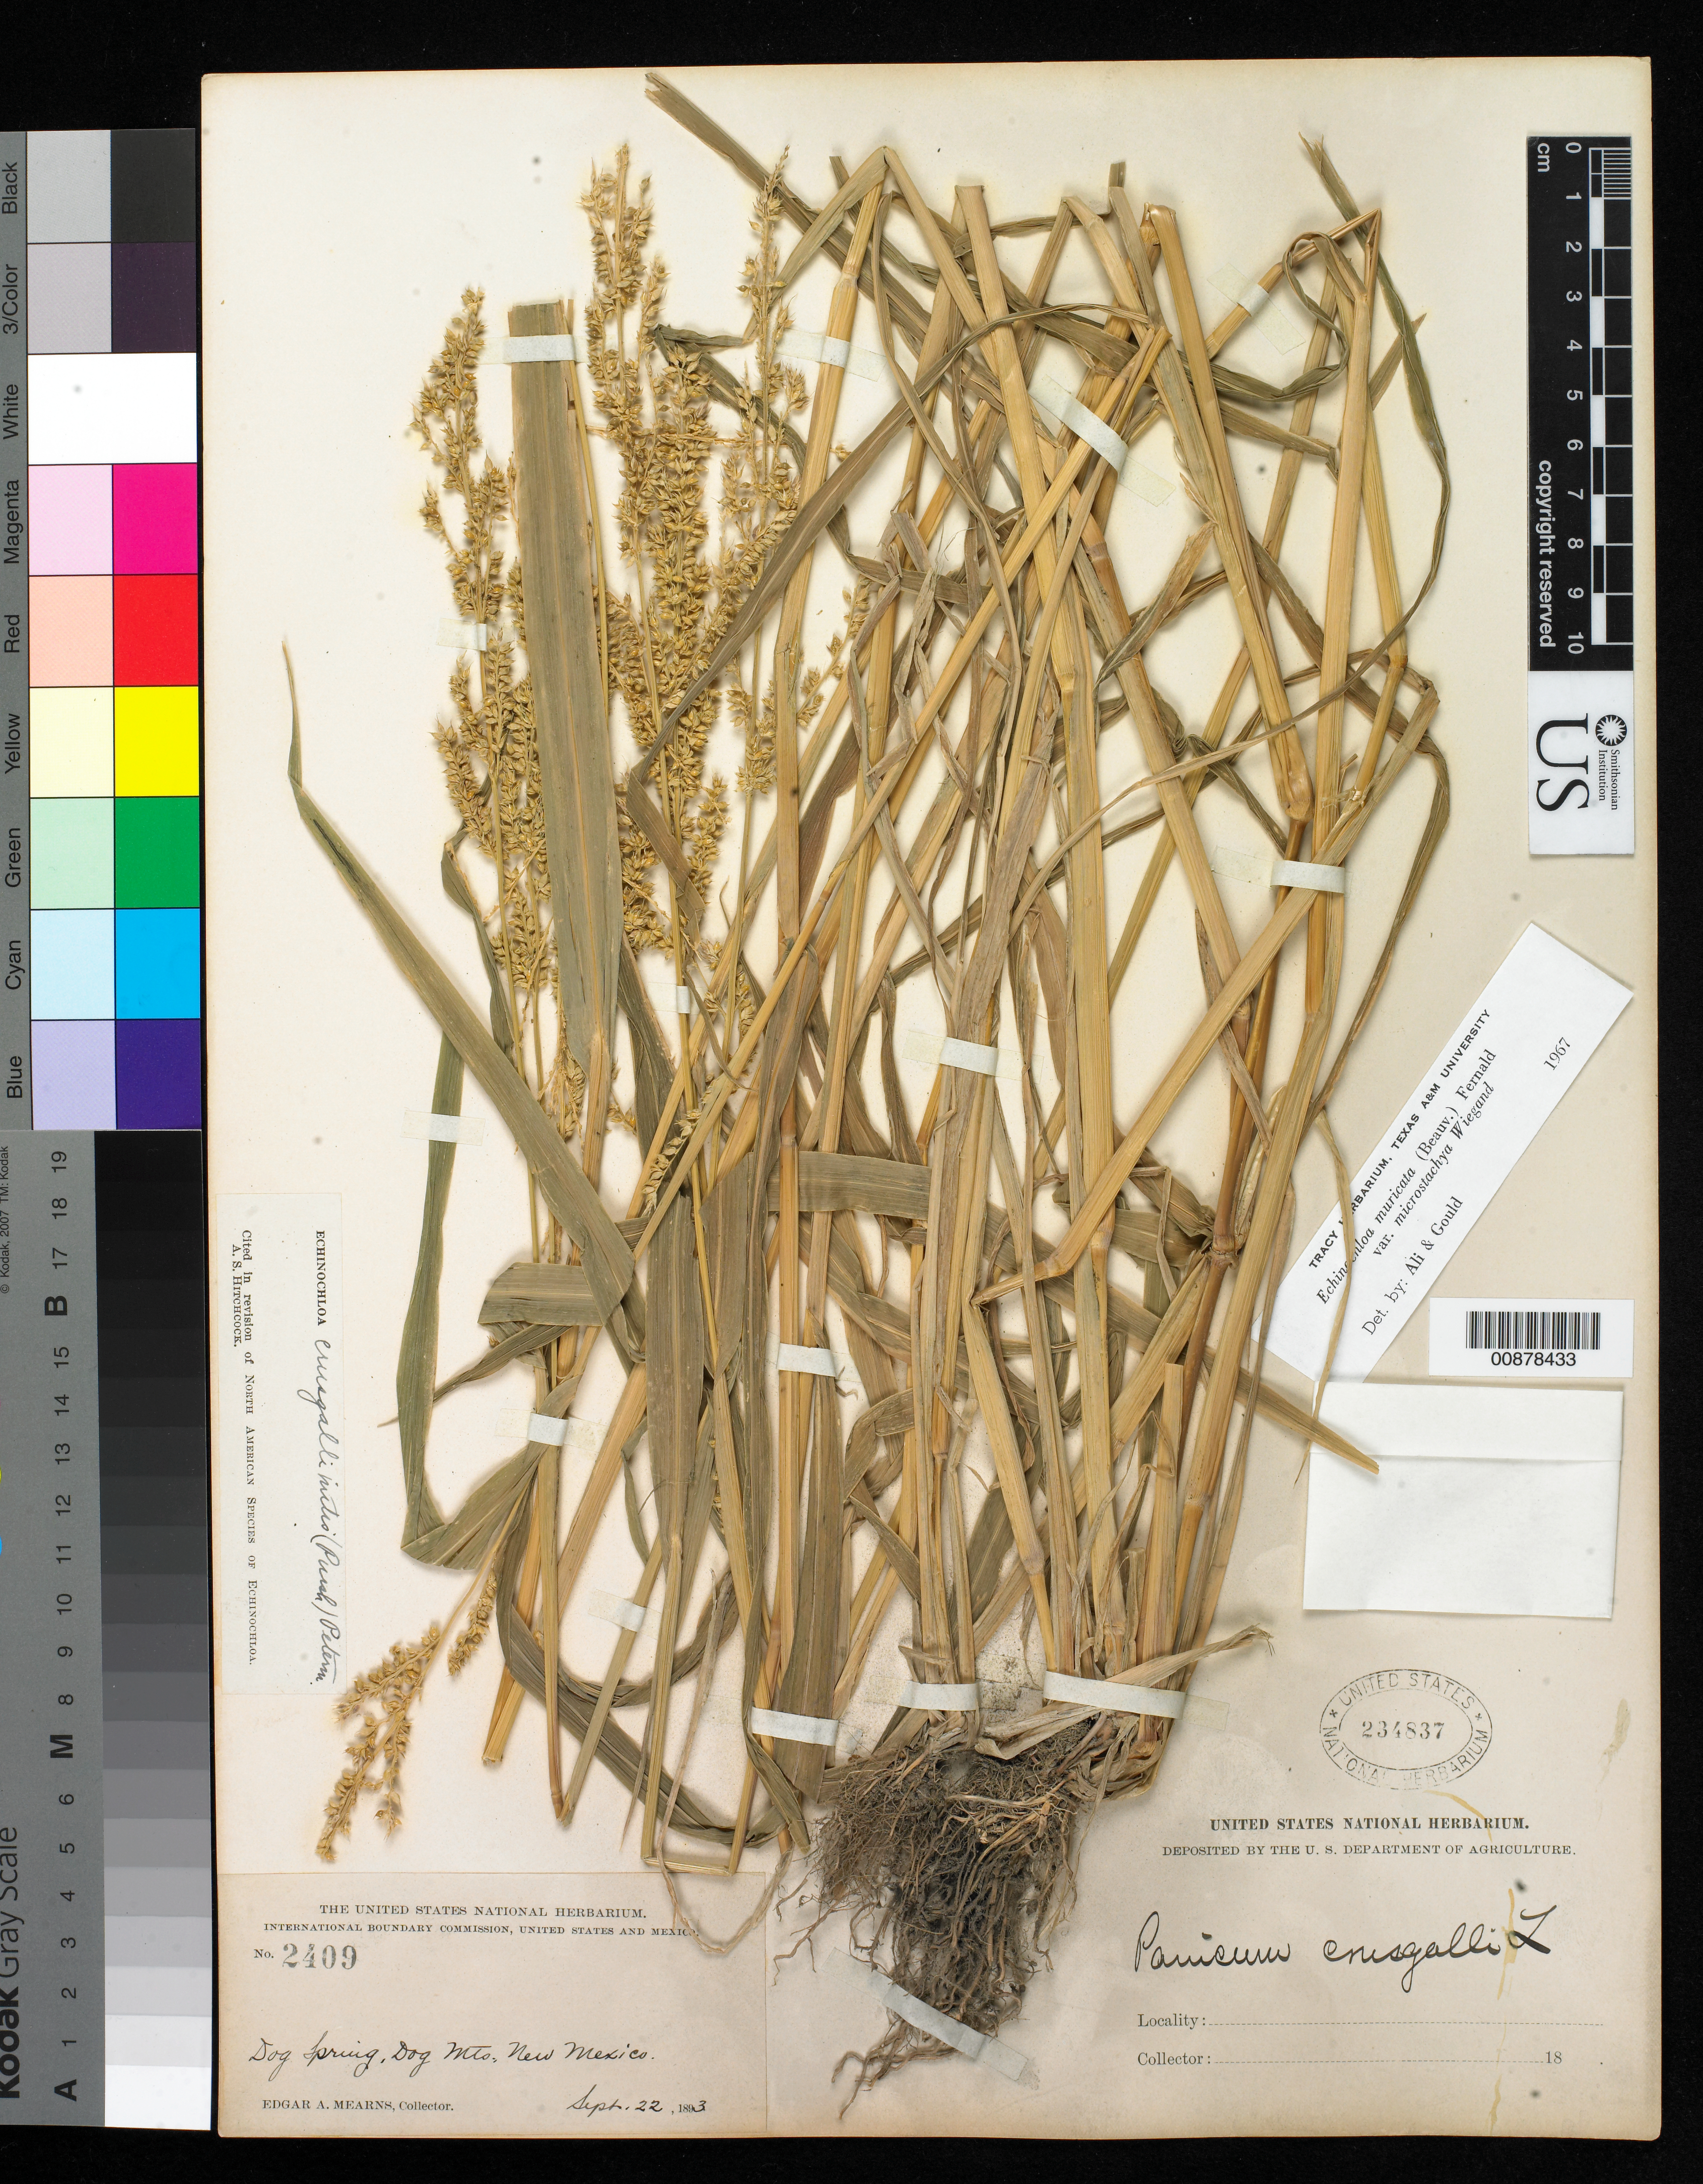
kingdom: Plantae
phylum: Tracheophyta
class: Liliopsida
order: Poales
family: Poaceae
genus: Echinochloa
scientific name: Echinochloa muricata var. microstachya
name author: Wiegand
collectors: E. A. Mearns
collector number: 2409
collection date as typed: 22 Sep 1893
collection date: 1893-09-22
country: United States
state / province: New Mexico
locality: Dog Spring, Dog Mts., New Mexico.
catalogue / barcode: US 234837